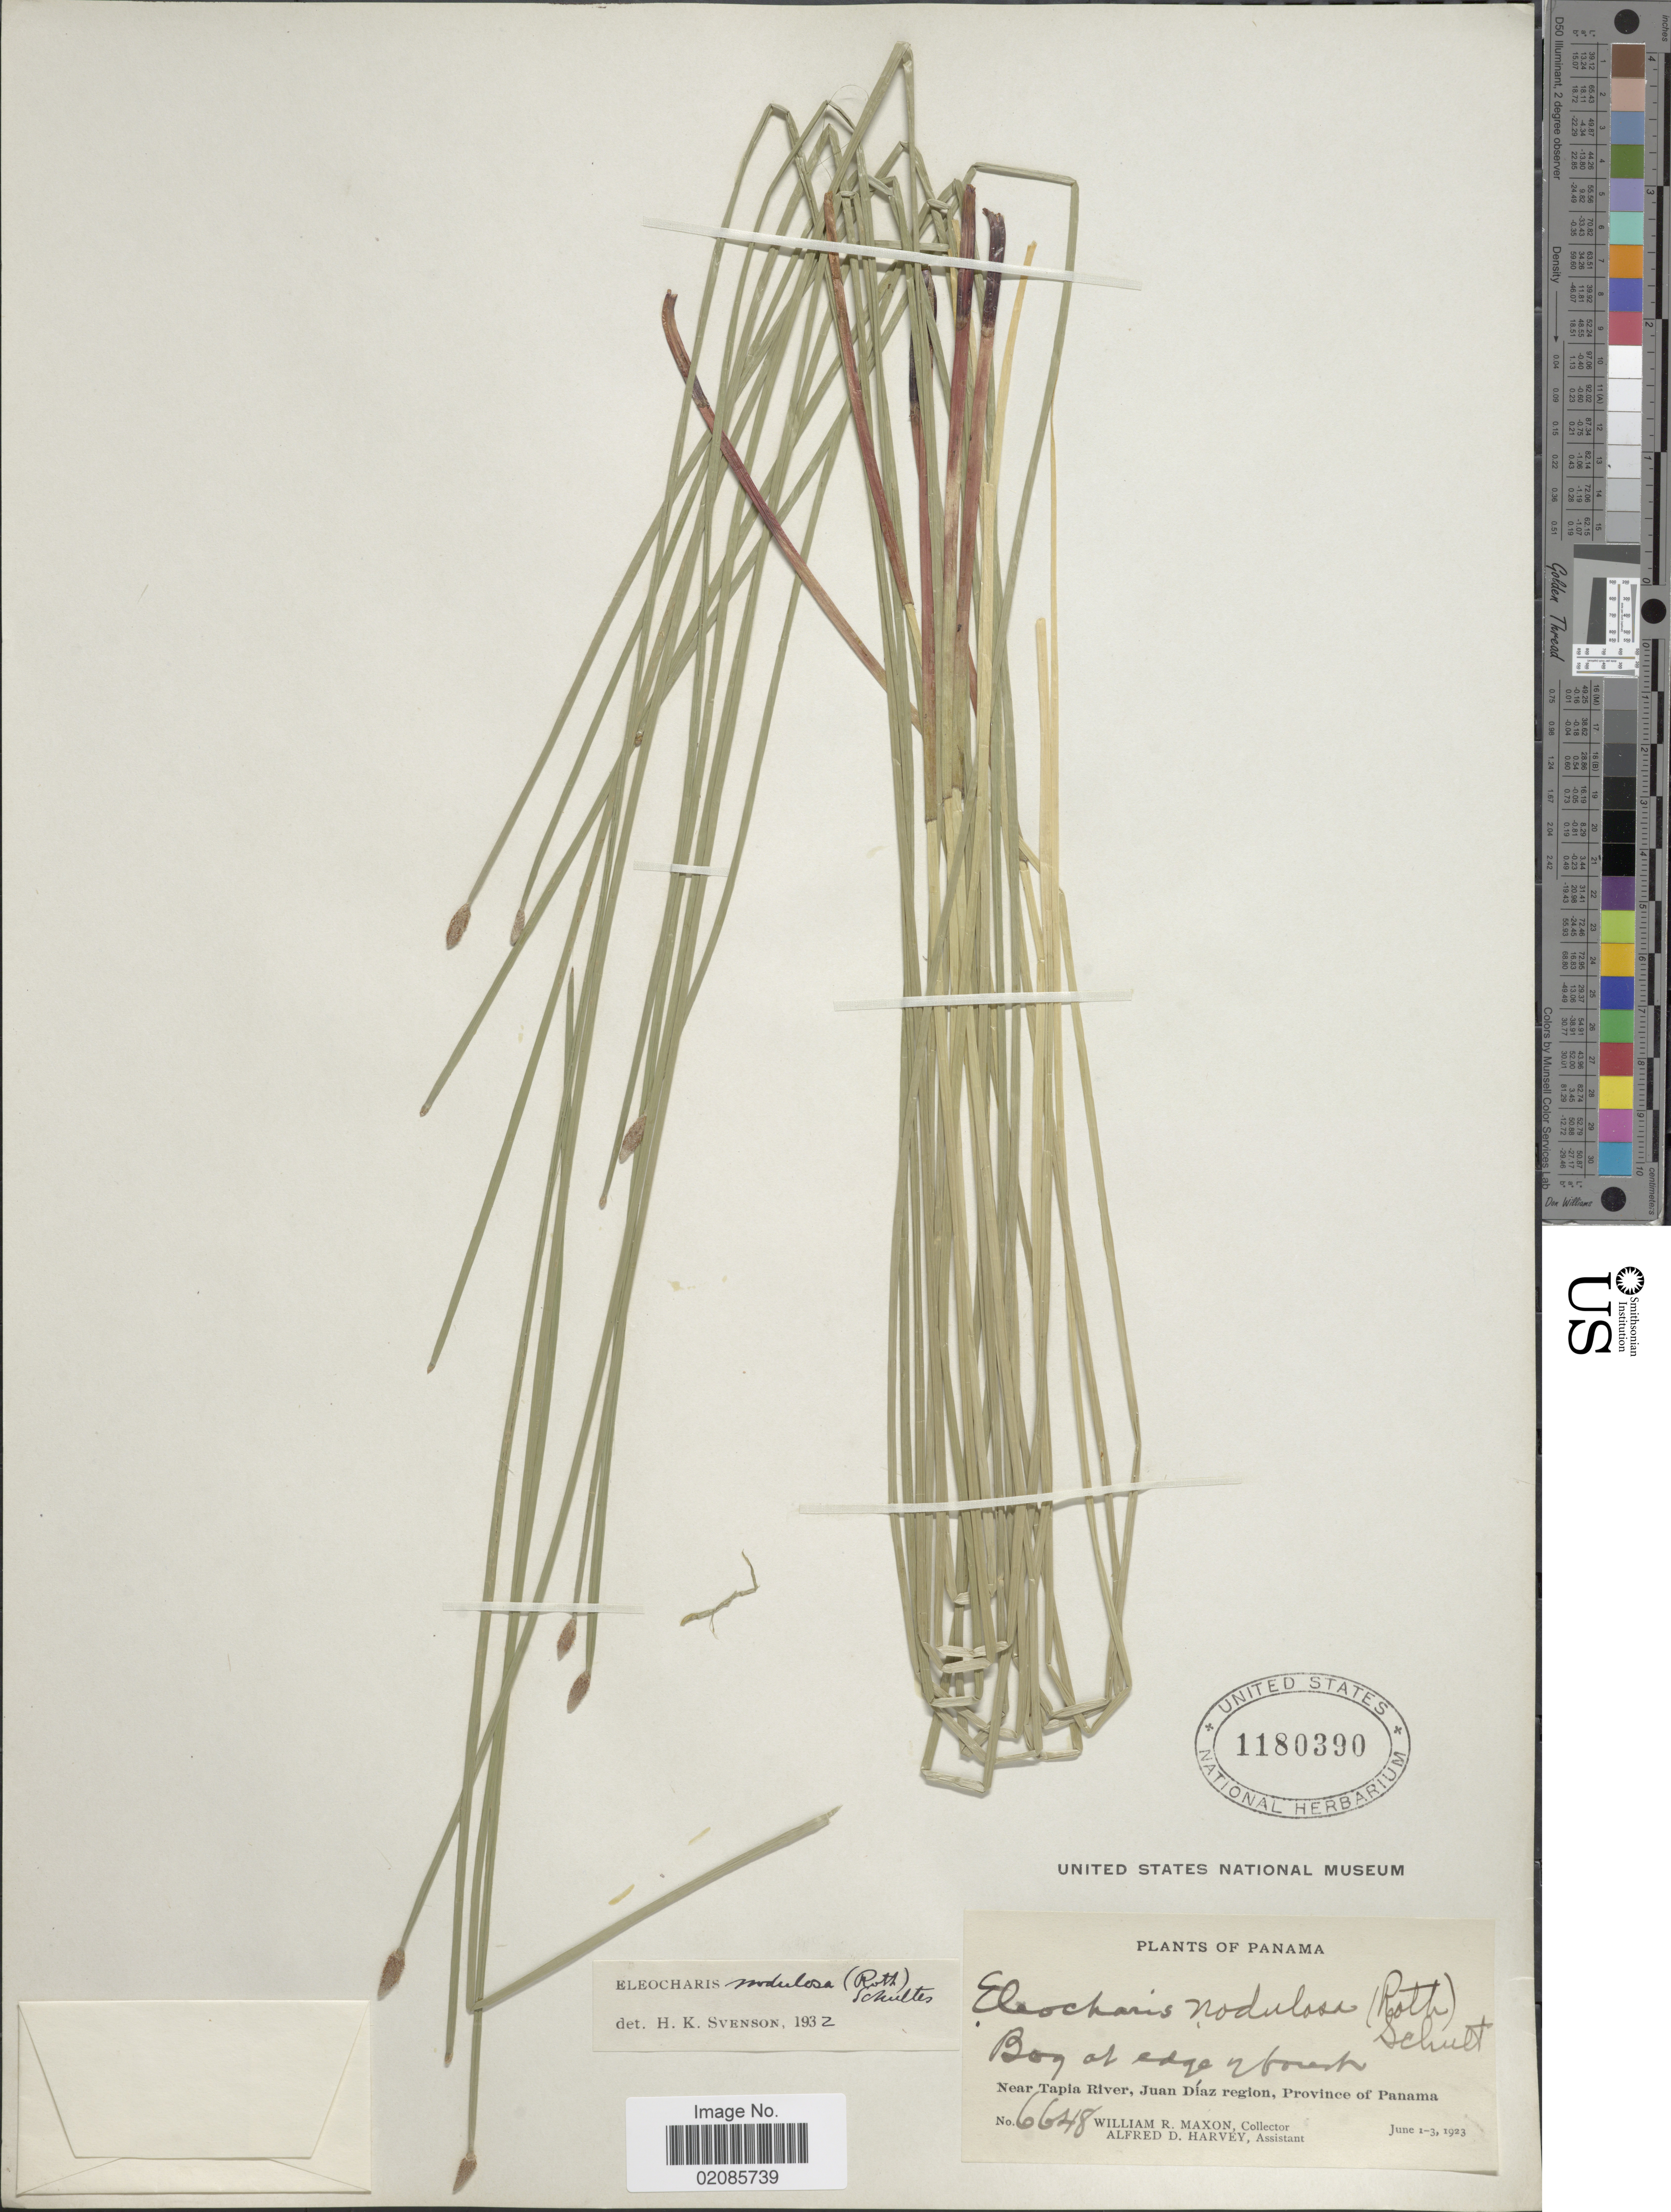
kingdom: Plantae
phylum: Tracheophyta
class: Liliopsida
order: Poales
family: Cyperaceae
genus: Eleocharis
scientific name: Eleocharis montana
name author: (Kunth) Roem. & Schult.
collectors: W. R. Maxon & A. D. Harvey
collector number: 6648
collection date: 1923-06-01/1923-06-03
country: Panama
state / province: Panamá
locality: Bog of edge of forest, Near Tapia River, Juan Diaz region.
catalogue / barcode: US 1180390